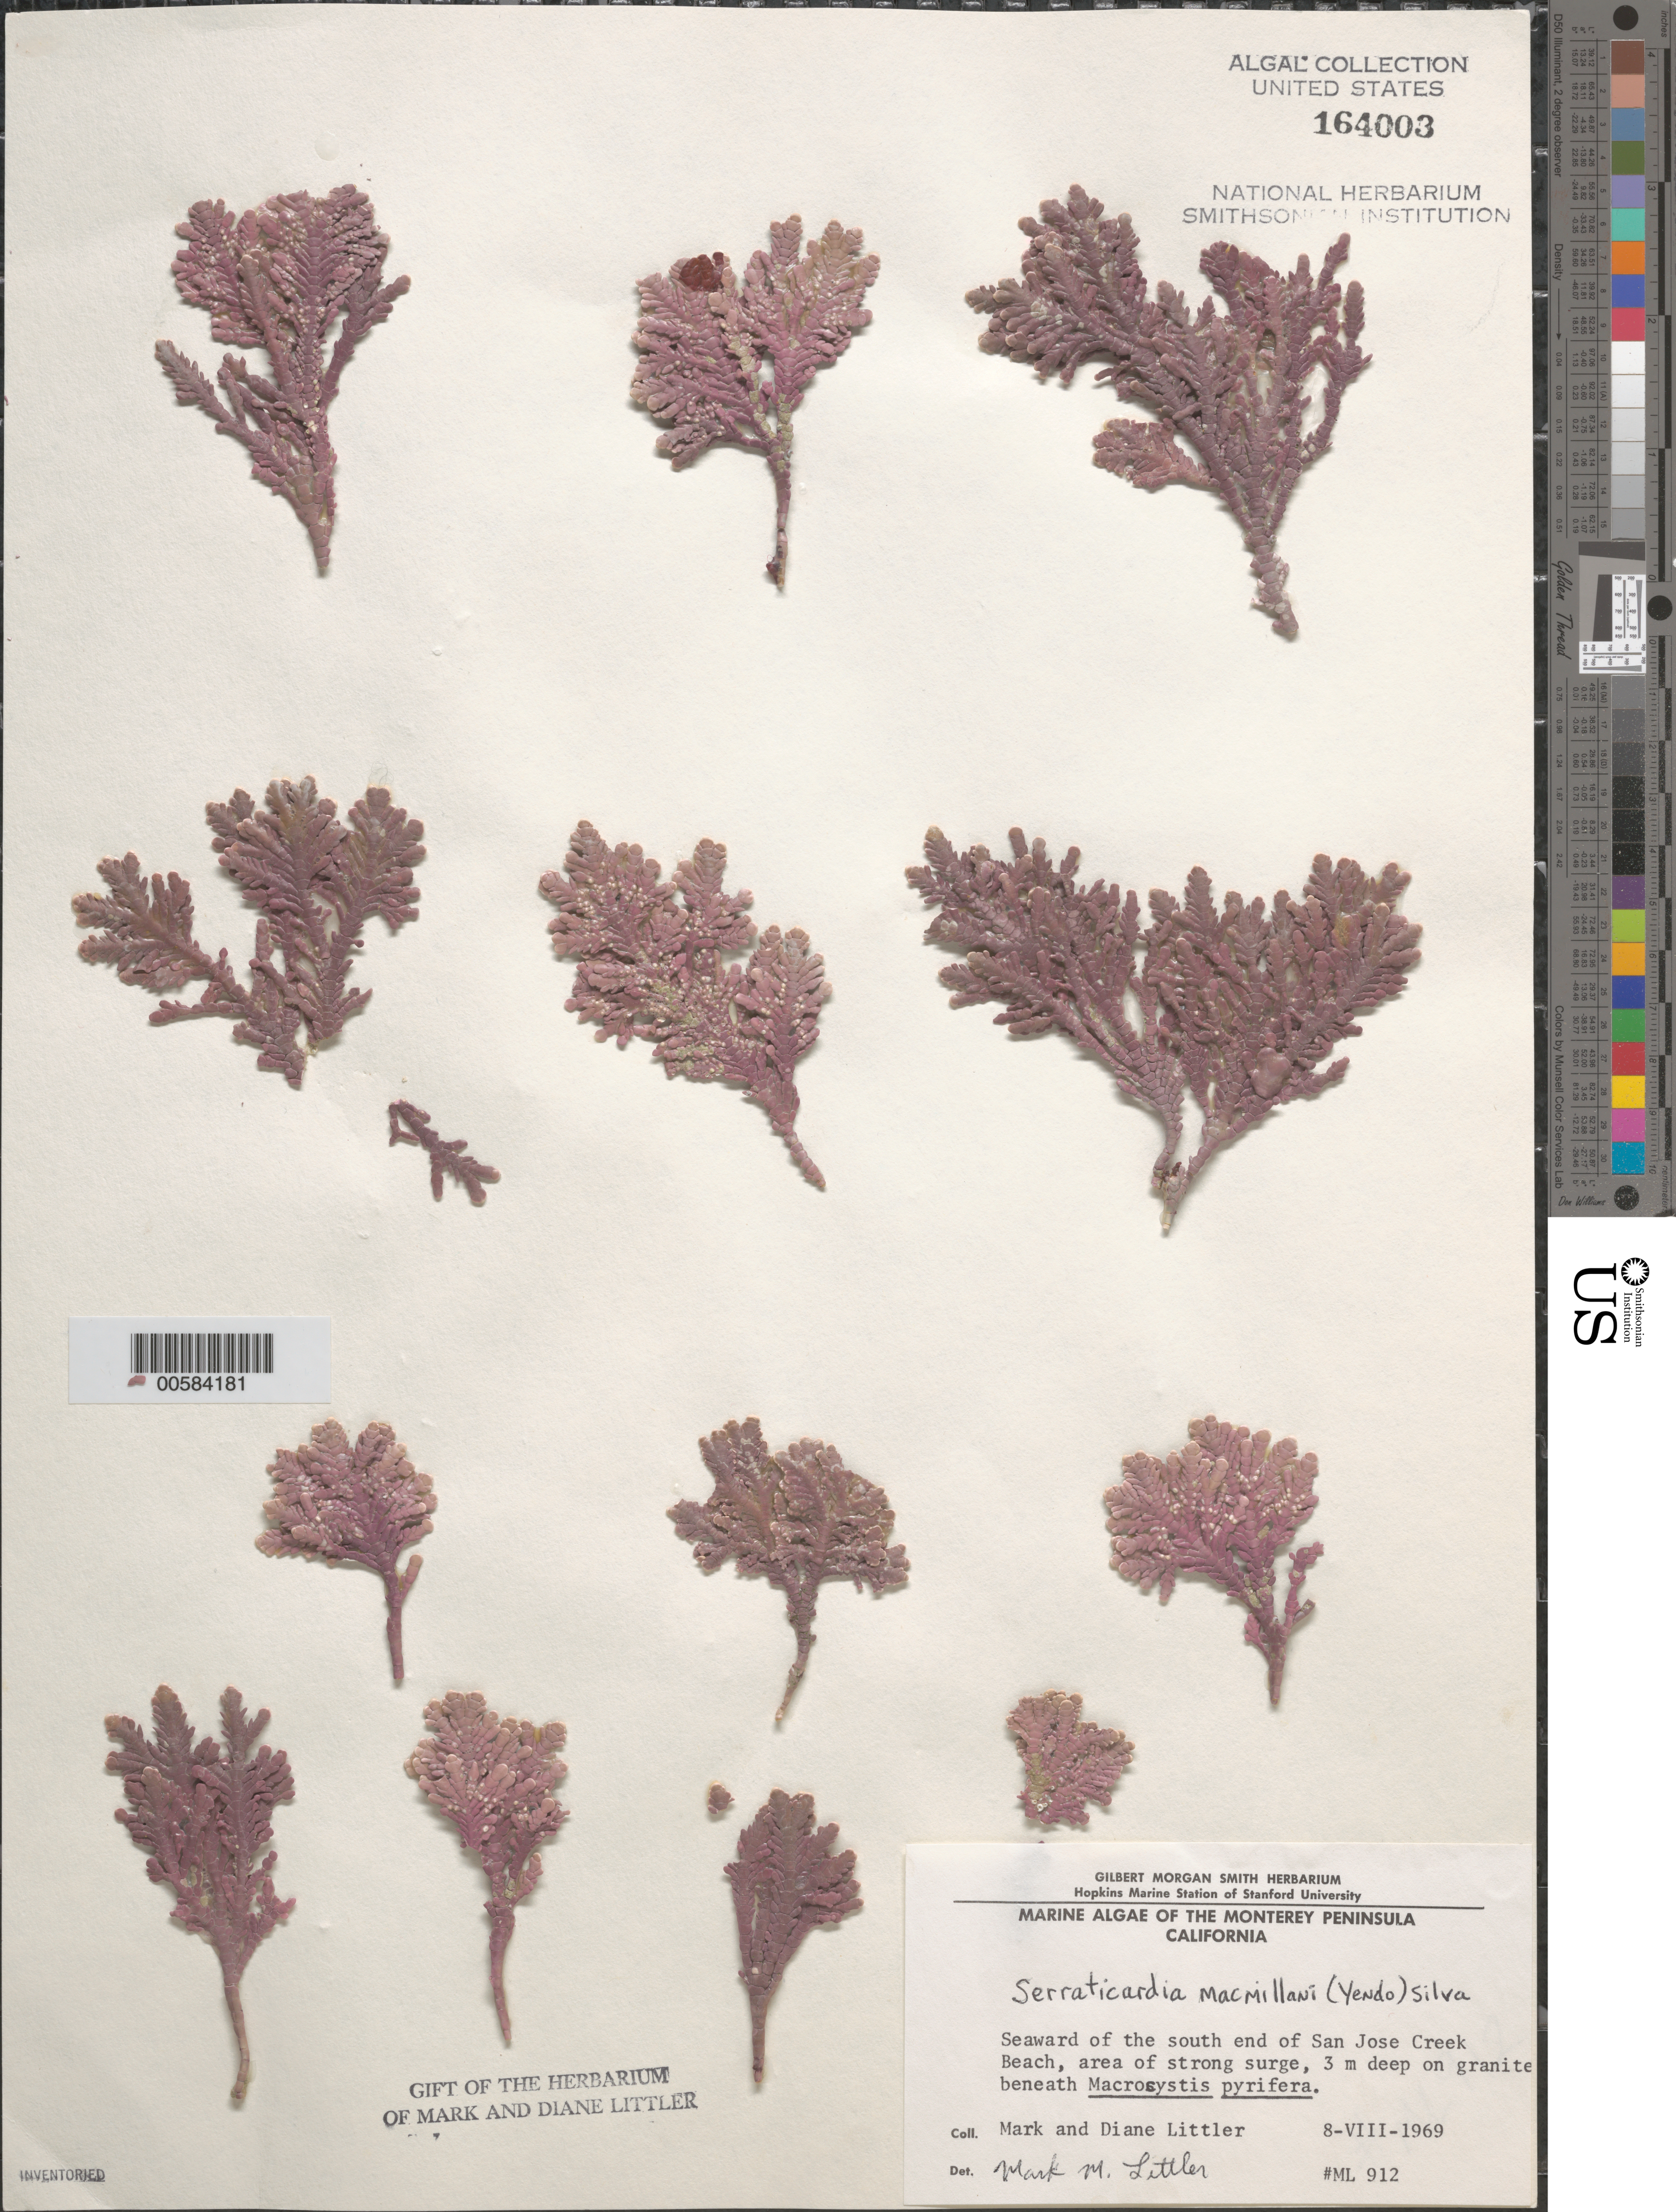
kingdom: Plantae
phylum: Rhodophyta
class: Florideophyceae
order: Corallinales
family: Corallinaceae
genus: Johansenia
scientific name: Johansenia macmillanii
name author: (Yendo) K.R.Hind & G.W. Saunders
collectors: M. M. Littler & D. S. Littler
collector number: ML 912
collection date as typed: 08 Aug 1969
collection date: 1969-08-08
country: United States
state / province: California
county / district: Monterey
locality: San Jose Creek Beach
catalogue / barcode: US 164003